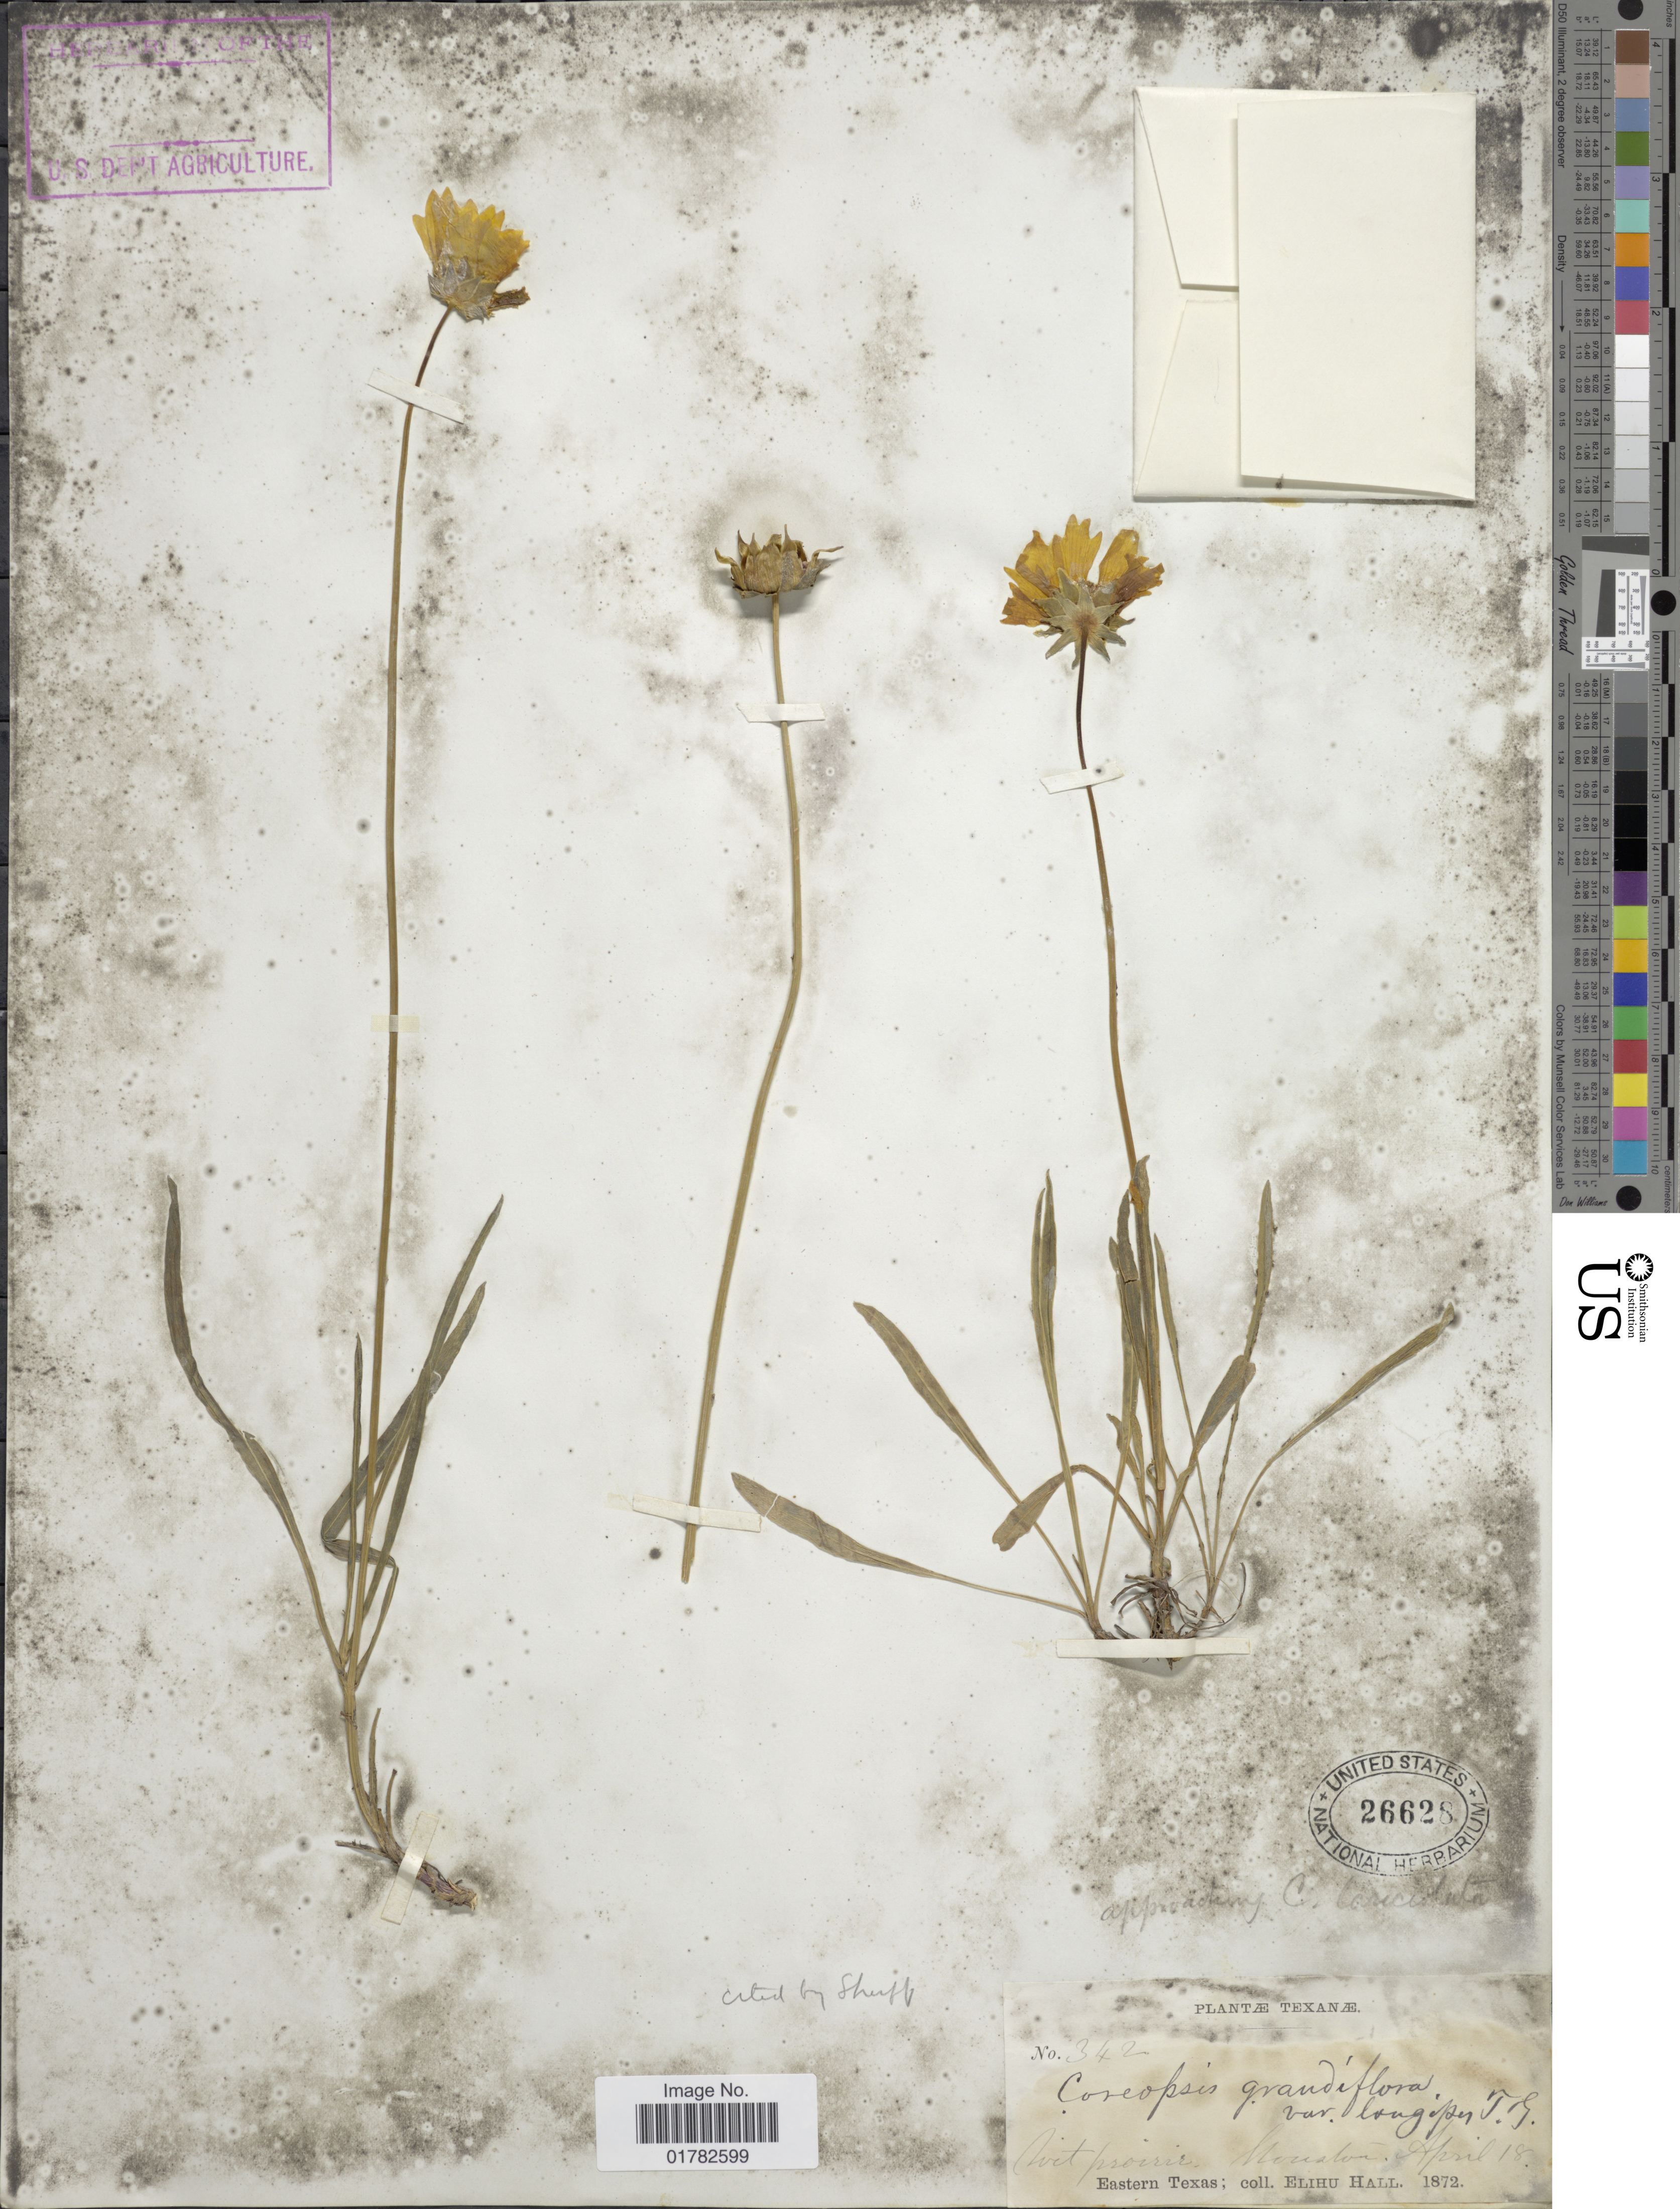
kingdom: Plantae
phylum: Tracheophyta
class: Magnoliopsida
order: Asterales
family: Asteraceae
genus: Coreopsis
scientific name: Coreopsis grandiflora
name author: Nutt.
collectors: E. Hall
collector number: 342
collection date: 1872-04-18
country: United States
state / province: Texas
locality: Wet prairie, Eastern Texas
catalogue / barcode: US 26628